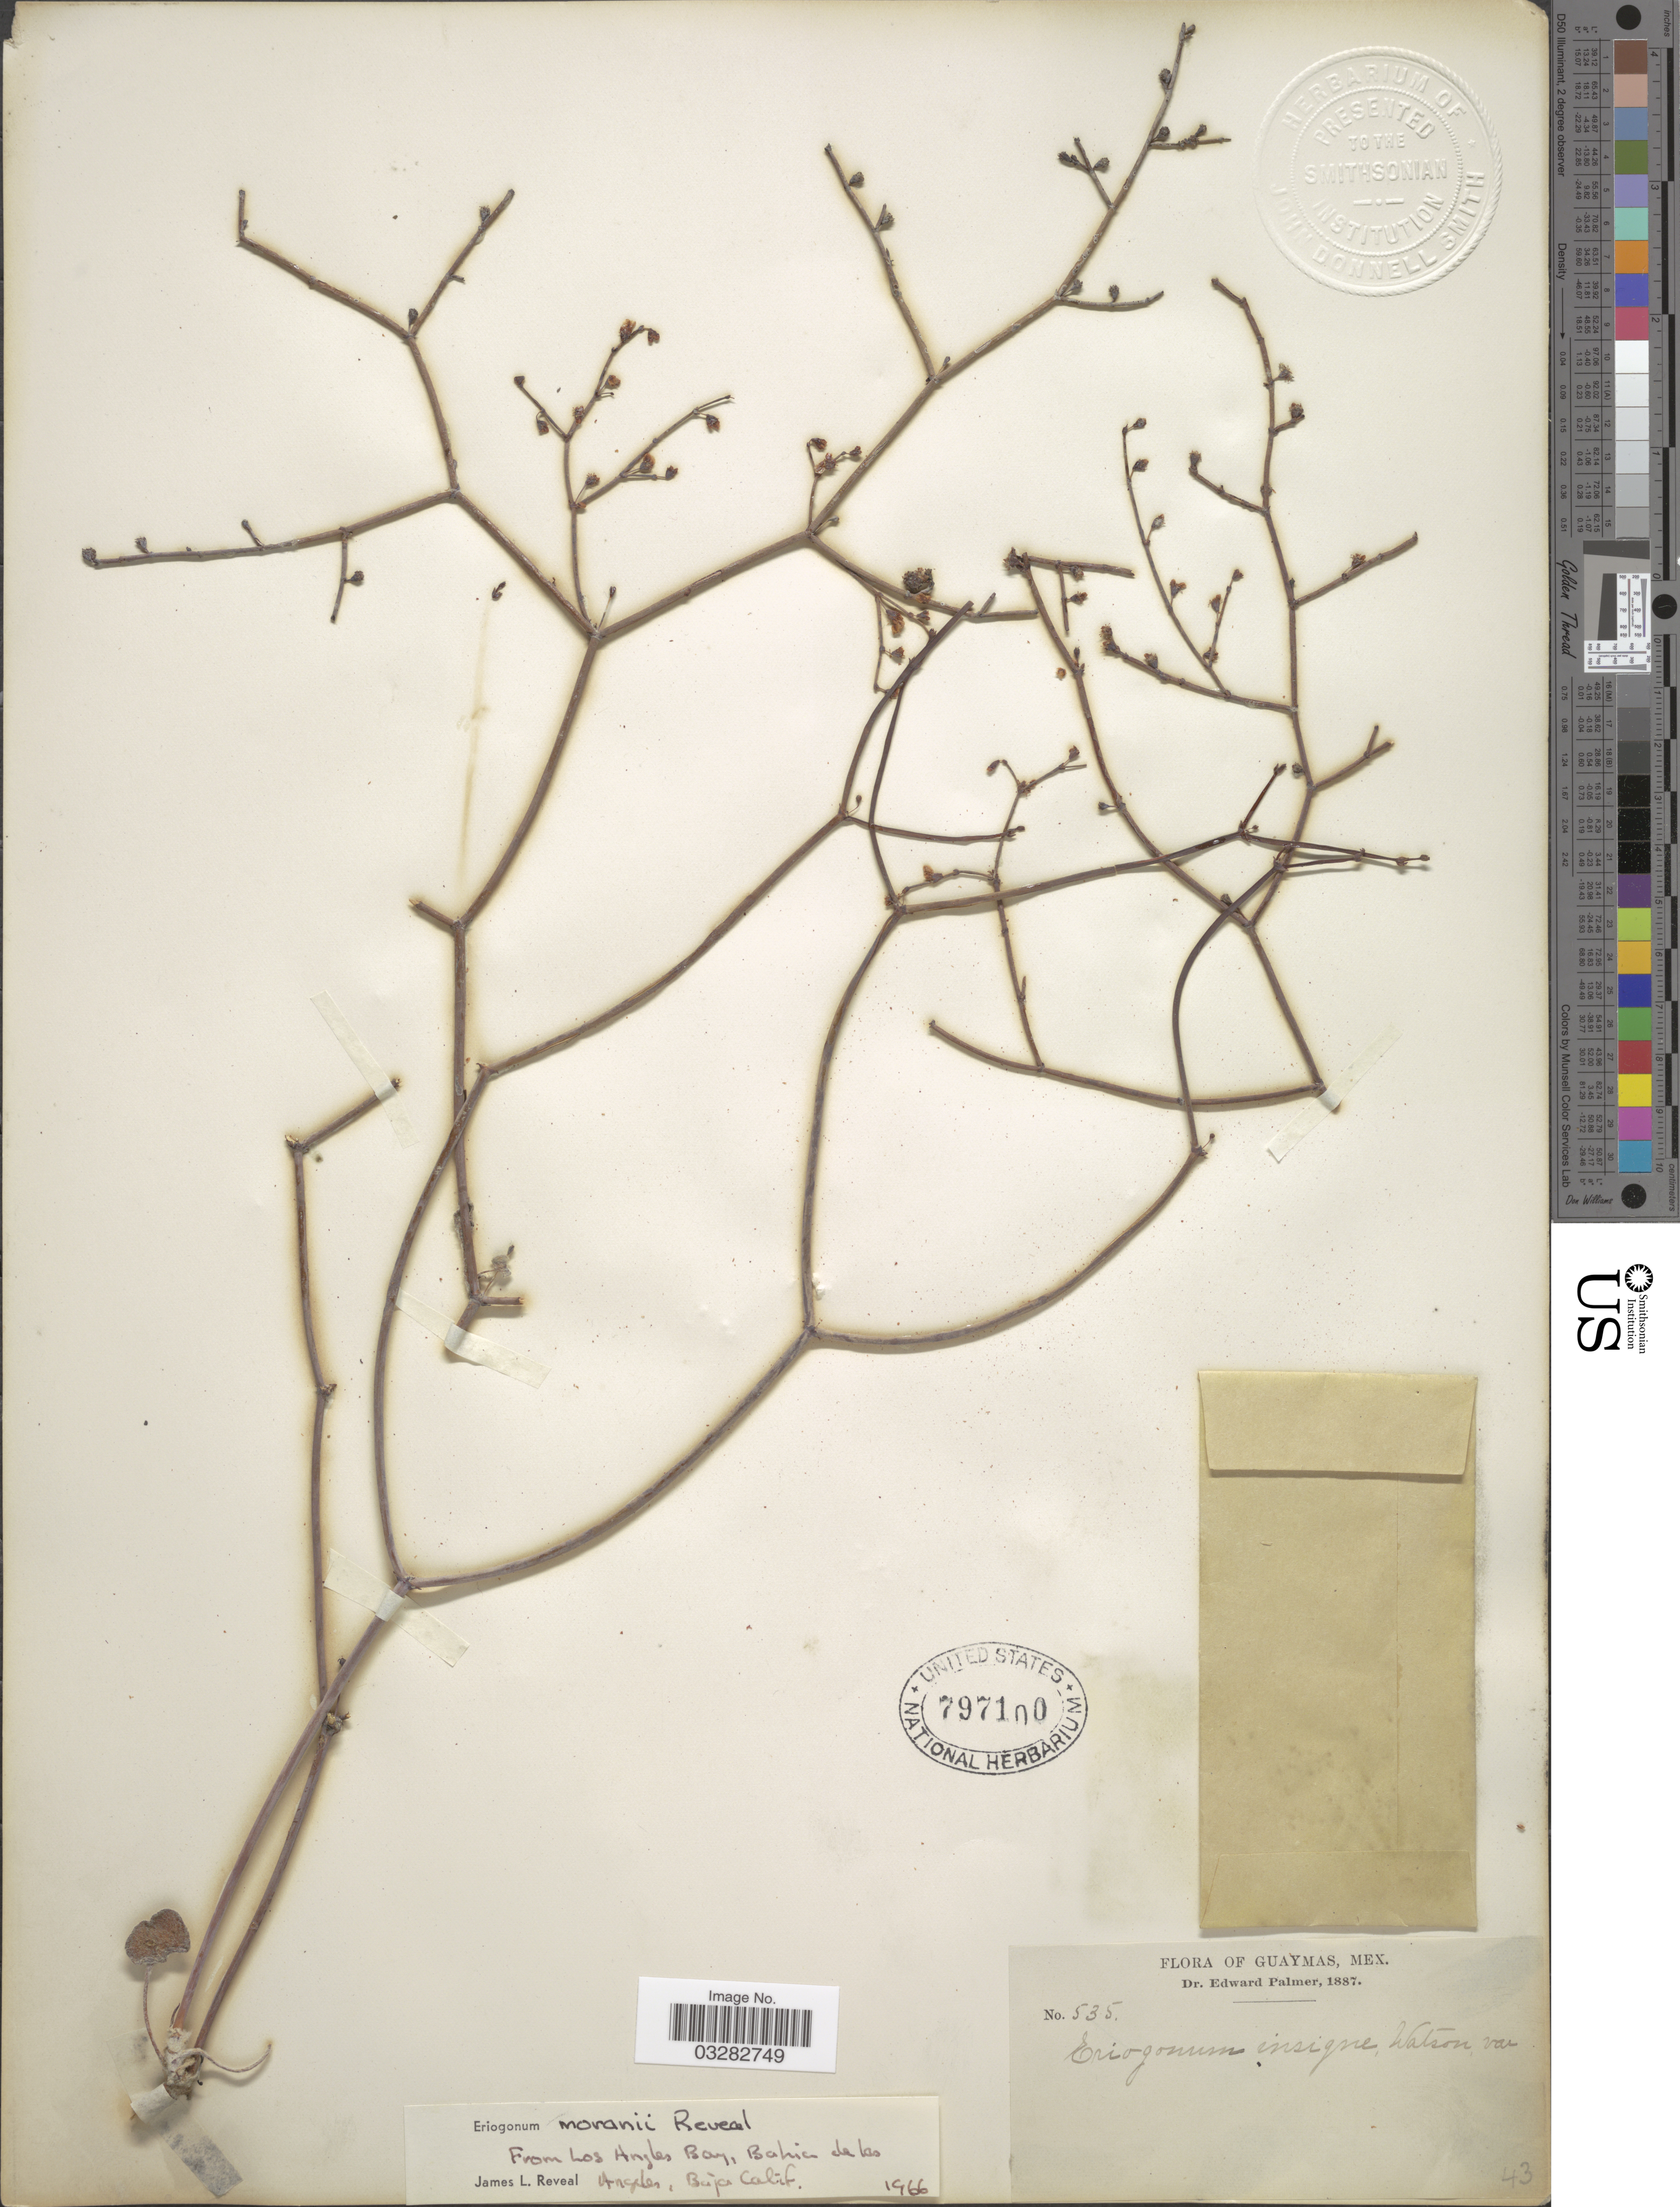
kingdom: Plantae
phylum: Tracheophyta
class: Magnoliopsida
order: Caryophyllales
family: Polygonaceae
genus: Eriogonum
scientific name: Eriogonum moranii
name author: Reveal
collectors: E. Palmer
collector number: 535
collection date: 1887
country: Mexico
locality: Guaymas.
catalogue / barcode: US 797100